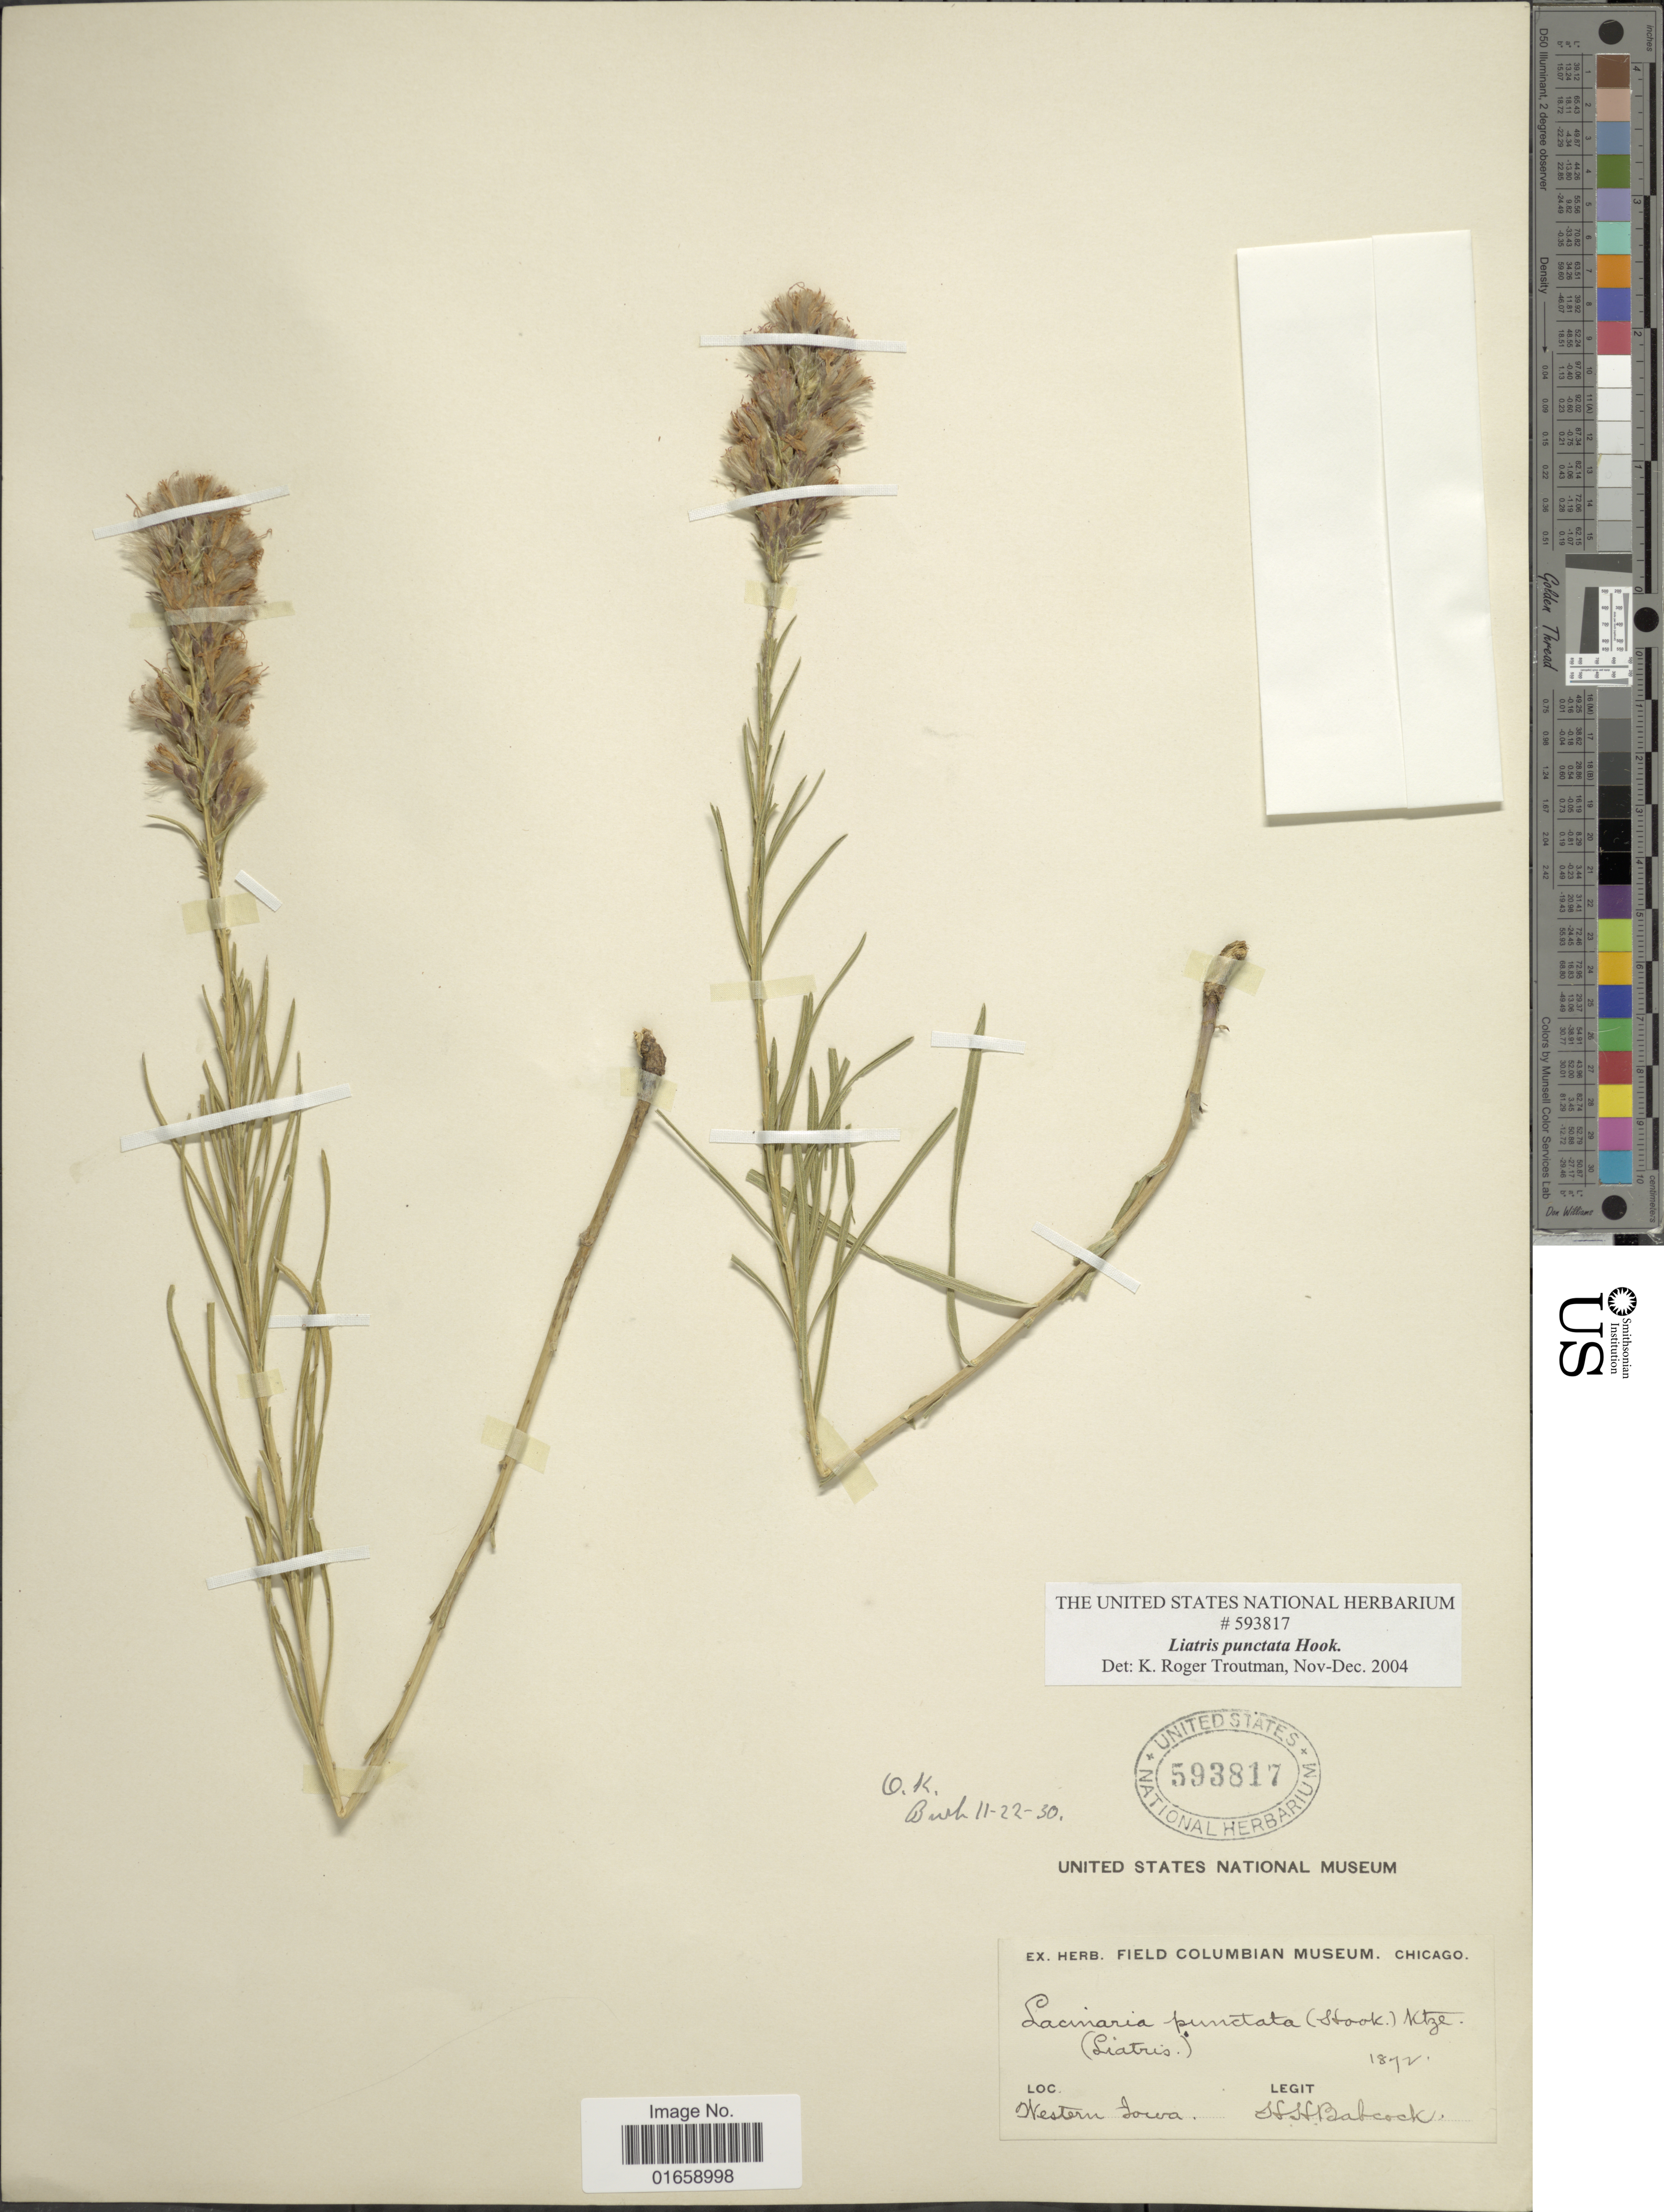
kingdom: Plantae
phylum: Tracheophyta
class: Magnoliopsida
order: Asterales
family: Asteraceae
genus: Liatris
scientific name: Liatris punctata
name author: Hook.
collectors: H. Babcock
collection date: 1872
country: United States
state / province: Iowa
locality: Western Iowa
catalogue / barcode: US 593817